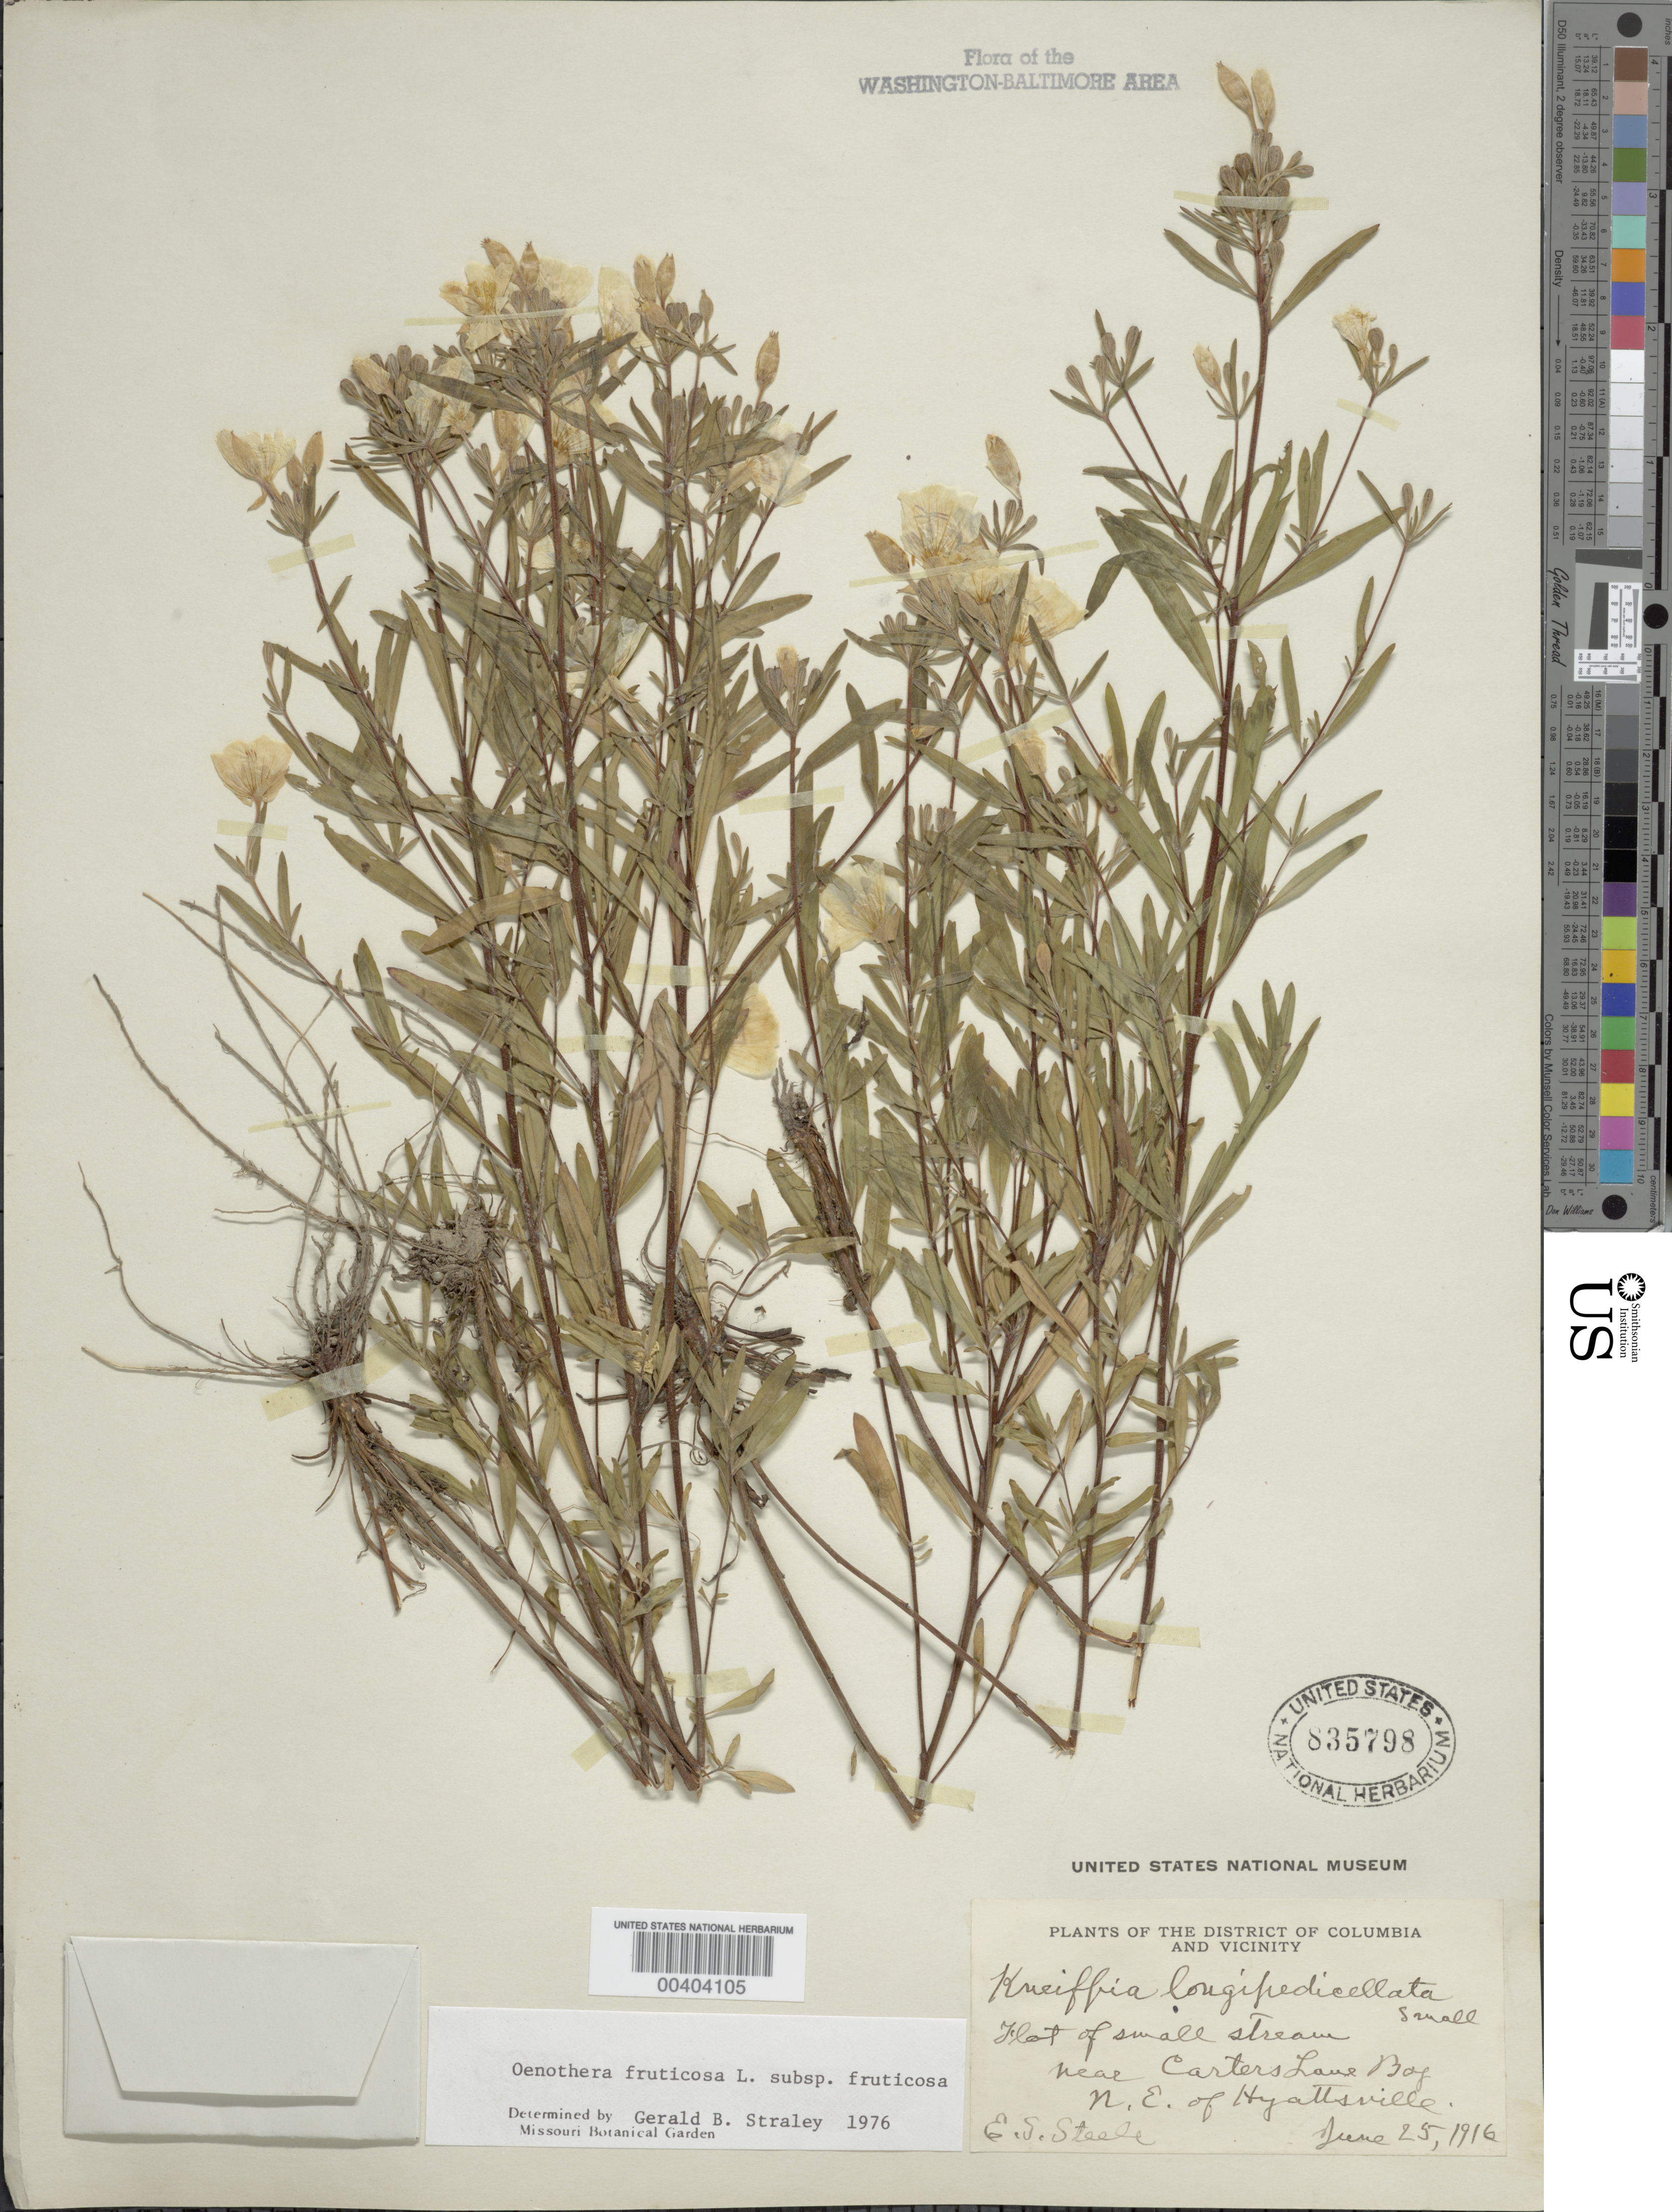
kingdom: Plantae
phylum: Tracheophyta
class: Magnoliopsida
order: Myrtales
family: Onagraceae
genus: Oenothera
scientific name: Oenothera fruticosa subsp. fruticosa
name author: L.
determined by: Straley, G. B.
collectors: E. Steele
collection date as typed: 25 Jun 1916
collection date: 1916-06-25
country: United States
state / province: Maryland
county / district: Prince George's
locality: NE of Hyattsville, near Carters Lane Bay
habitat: Flat of small stream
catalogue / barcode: US 835798